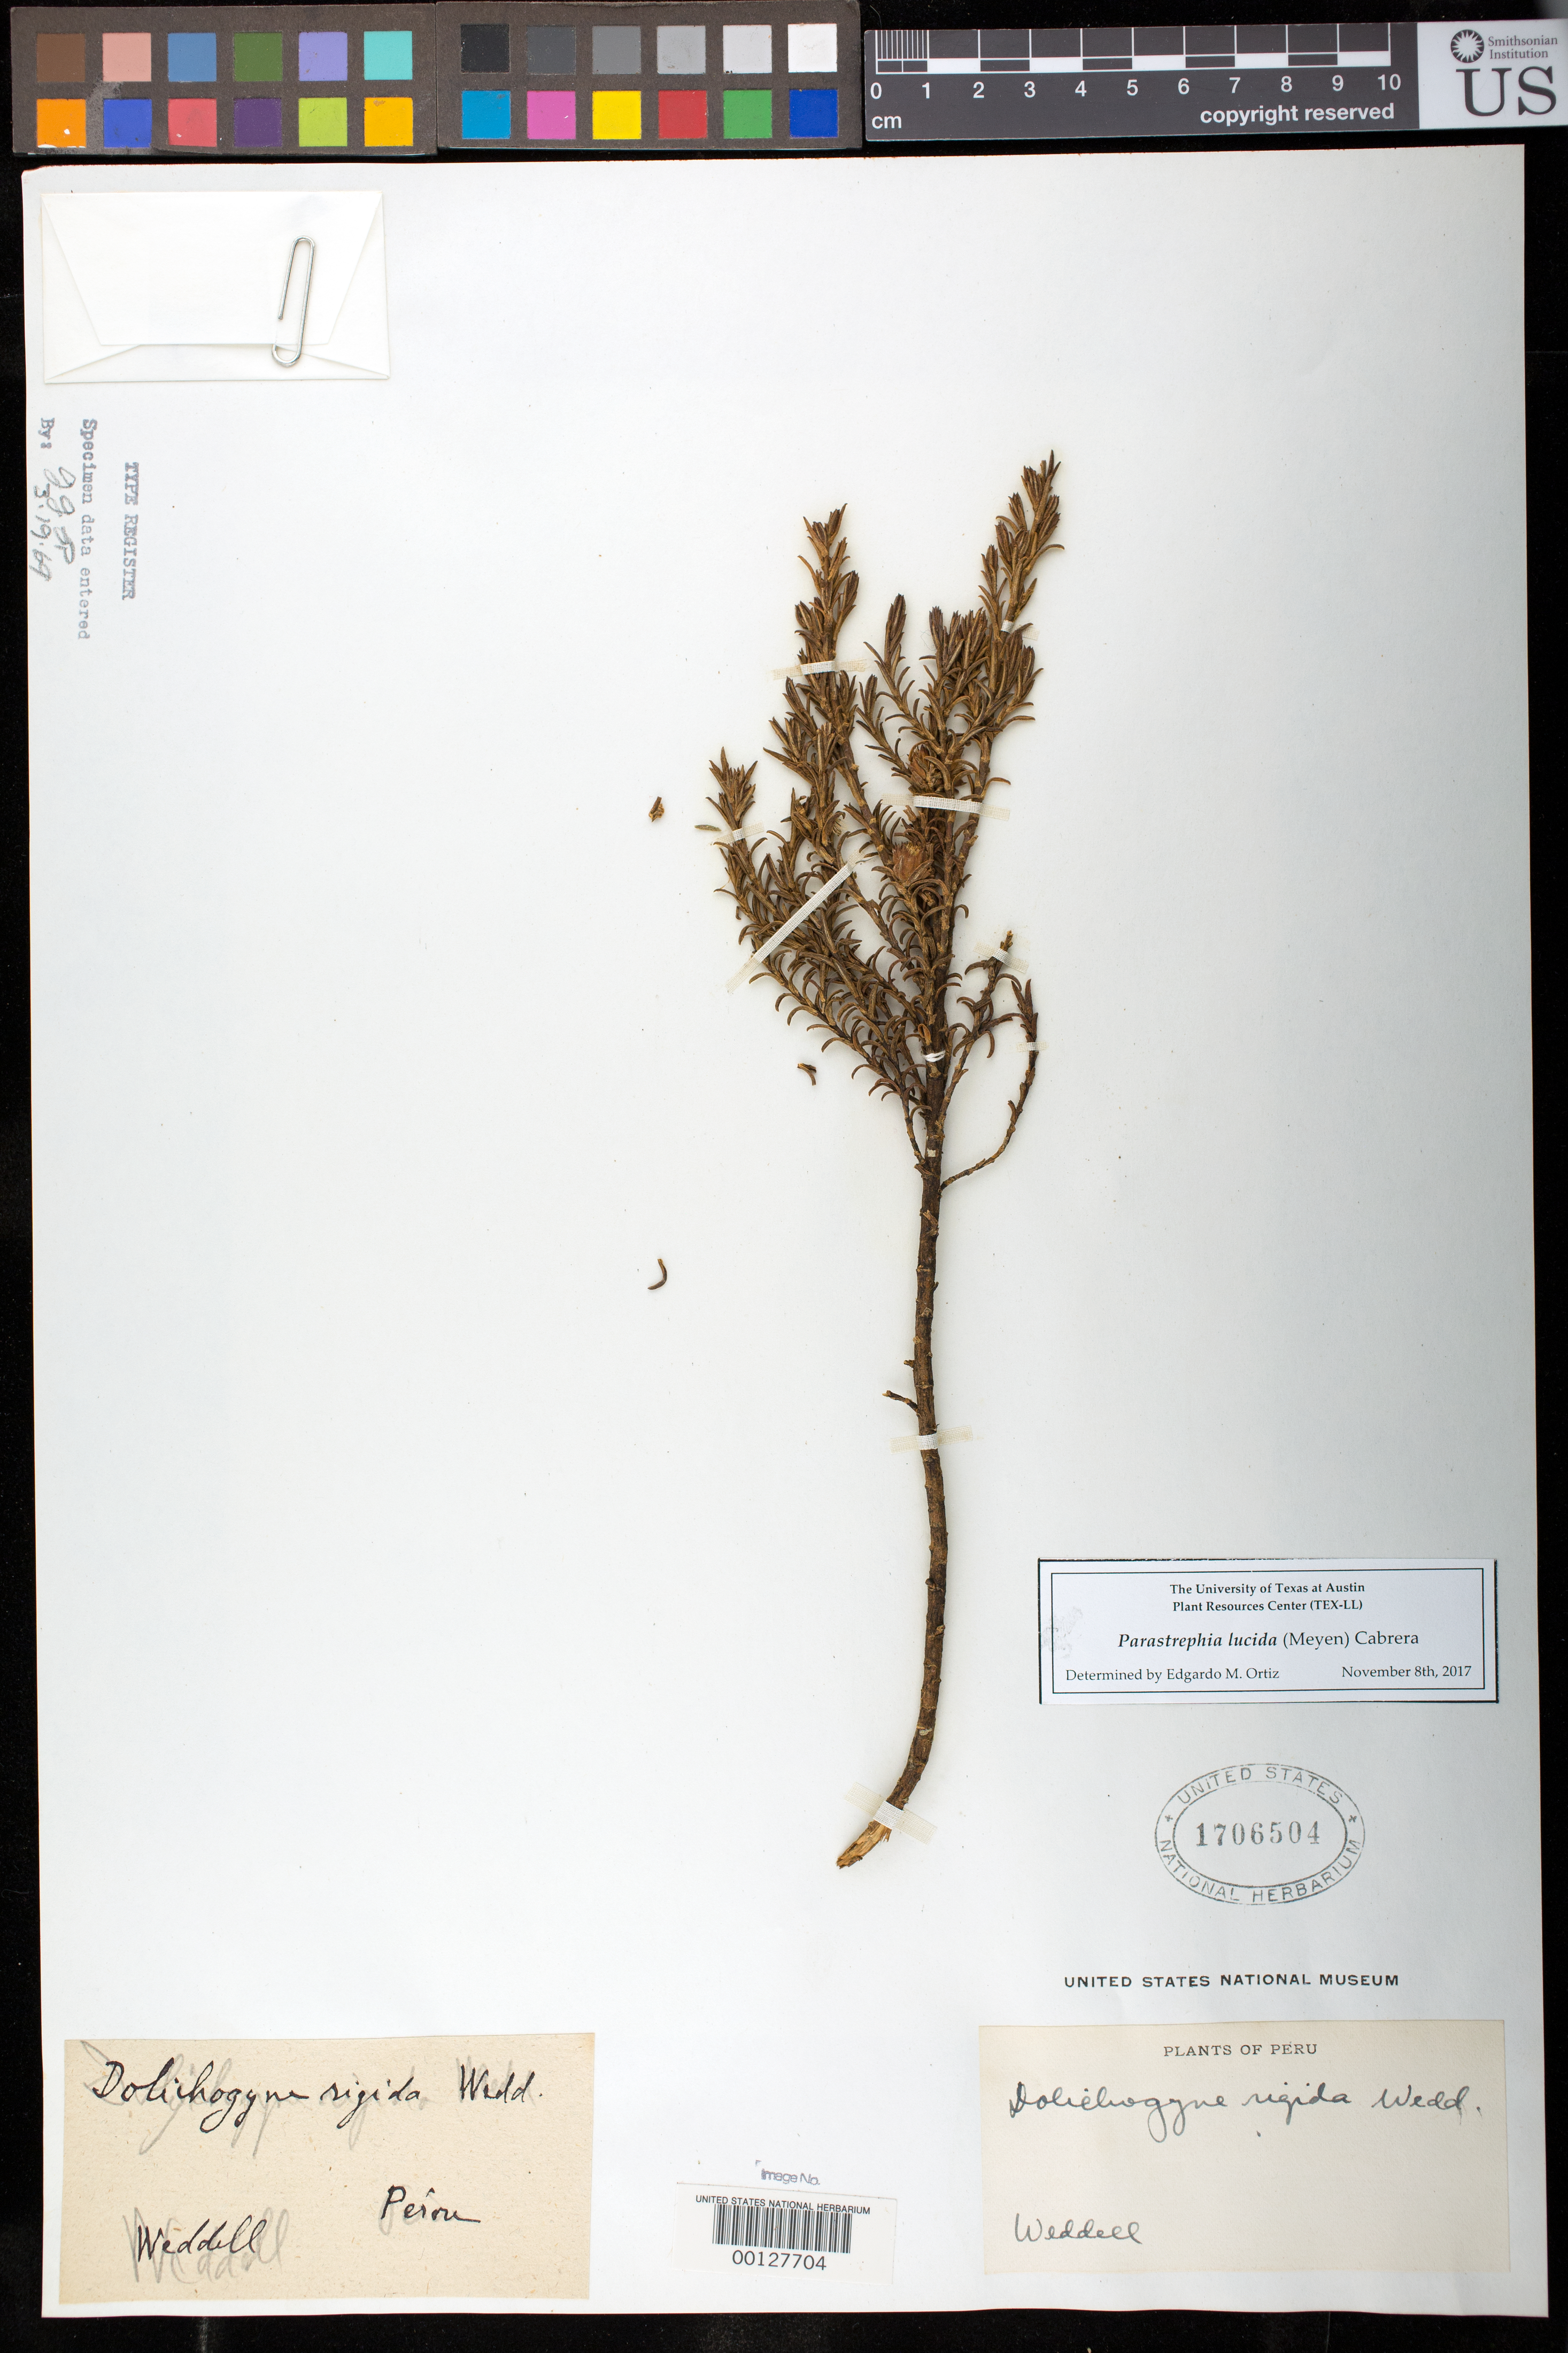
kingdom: Plantae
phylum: Tracheophyta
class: Magnoliopsida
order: Asterales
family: Asteraceae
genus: Dolichogyne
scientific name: Dolichogyne rigida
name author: Wedd.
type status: Type Collection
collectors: H. A. Weddell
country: Peru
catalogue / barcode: US 1706504